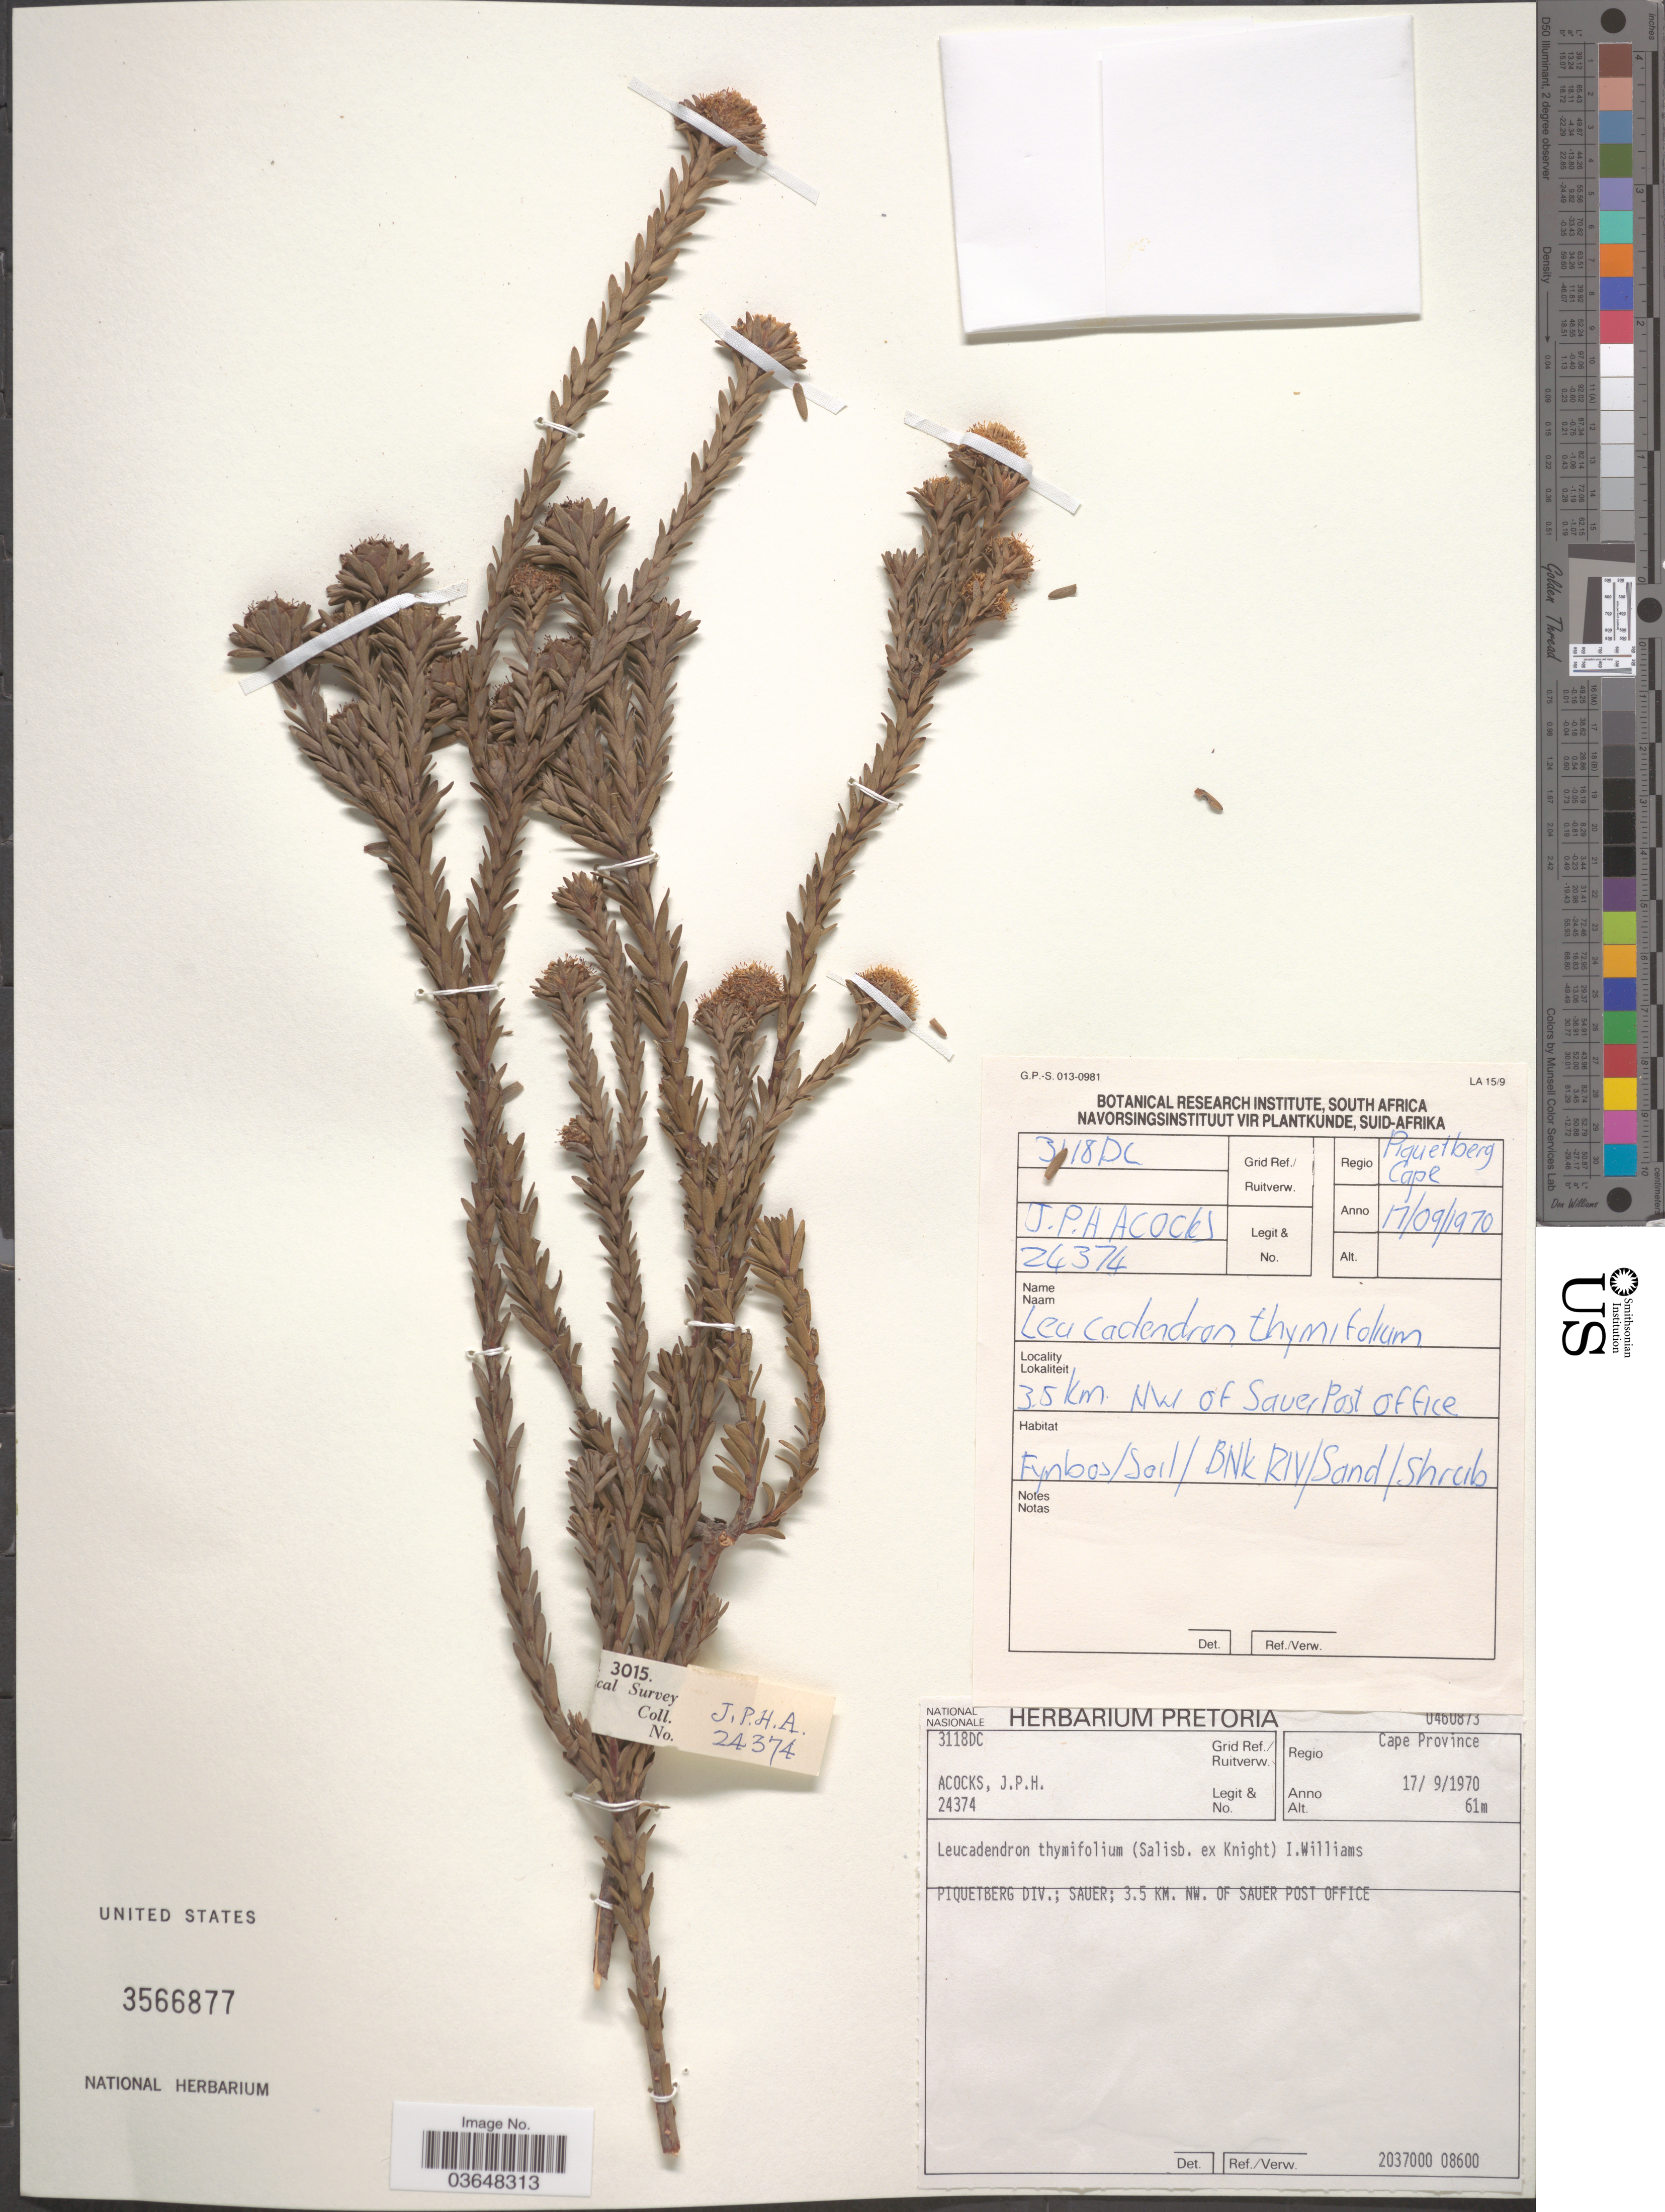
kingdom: Plantae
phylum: Tracheophyta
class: Magnoliopsida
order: Proteales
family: Proteaceae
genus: Leucadendron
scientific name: Leucadendron thymifolium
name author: I.A. Williams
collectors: J. P. Acocks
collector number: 24374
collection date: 1970-09-17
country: South Africa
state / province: Western Cape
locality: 3118DC Grid Ref./Ruitverw., Regio Cape Province, Piquetberg Div.; Sauer; 3.5 km. NW. of Sauer Post Office.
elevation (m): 61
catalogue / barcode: US 3566877